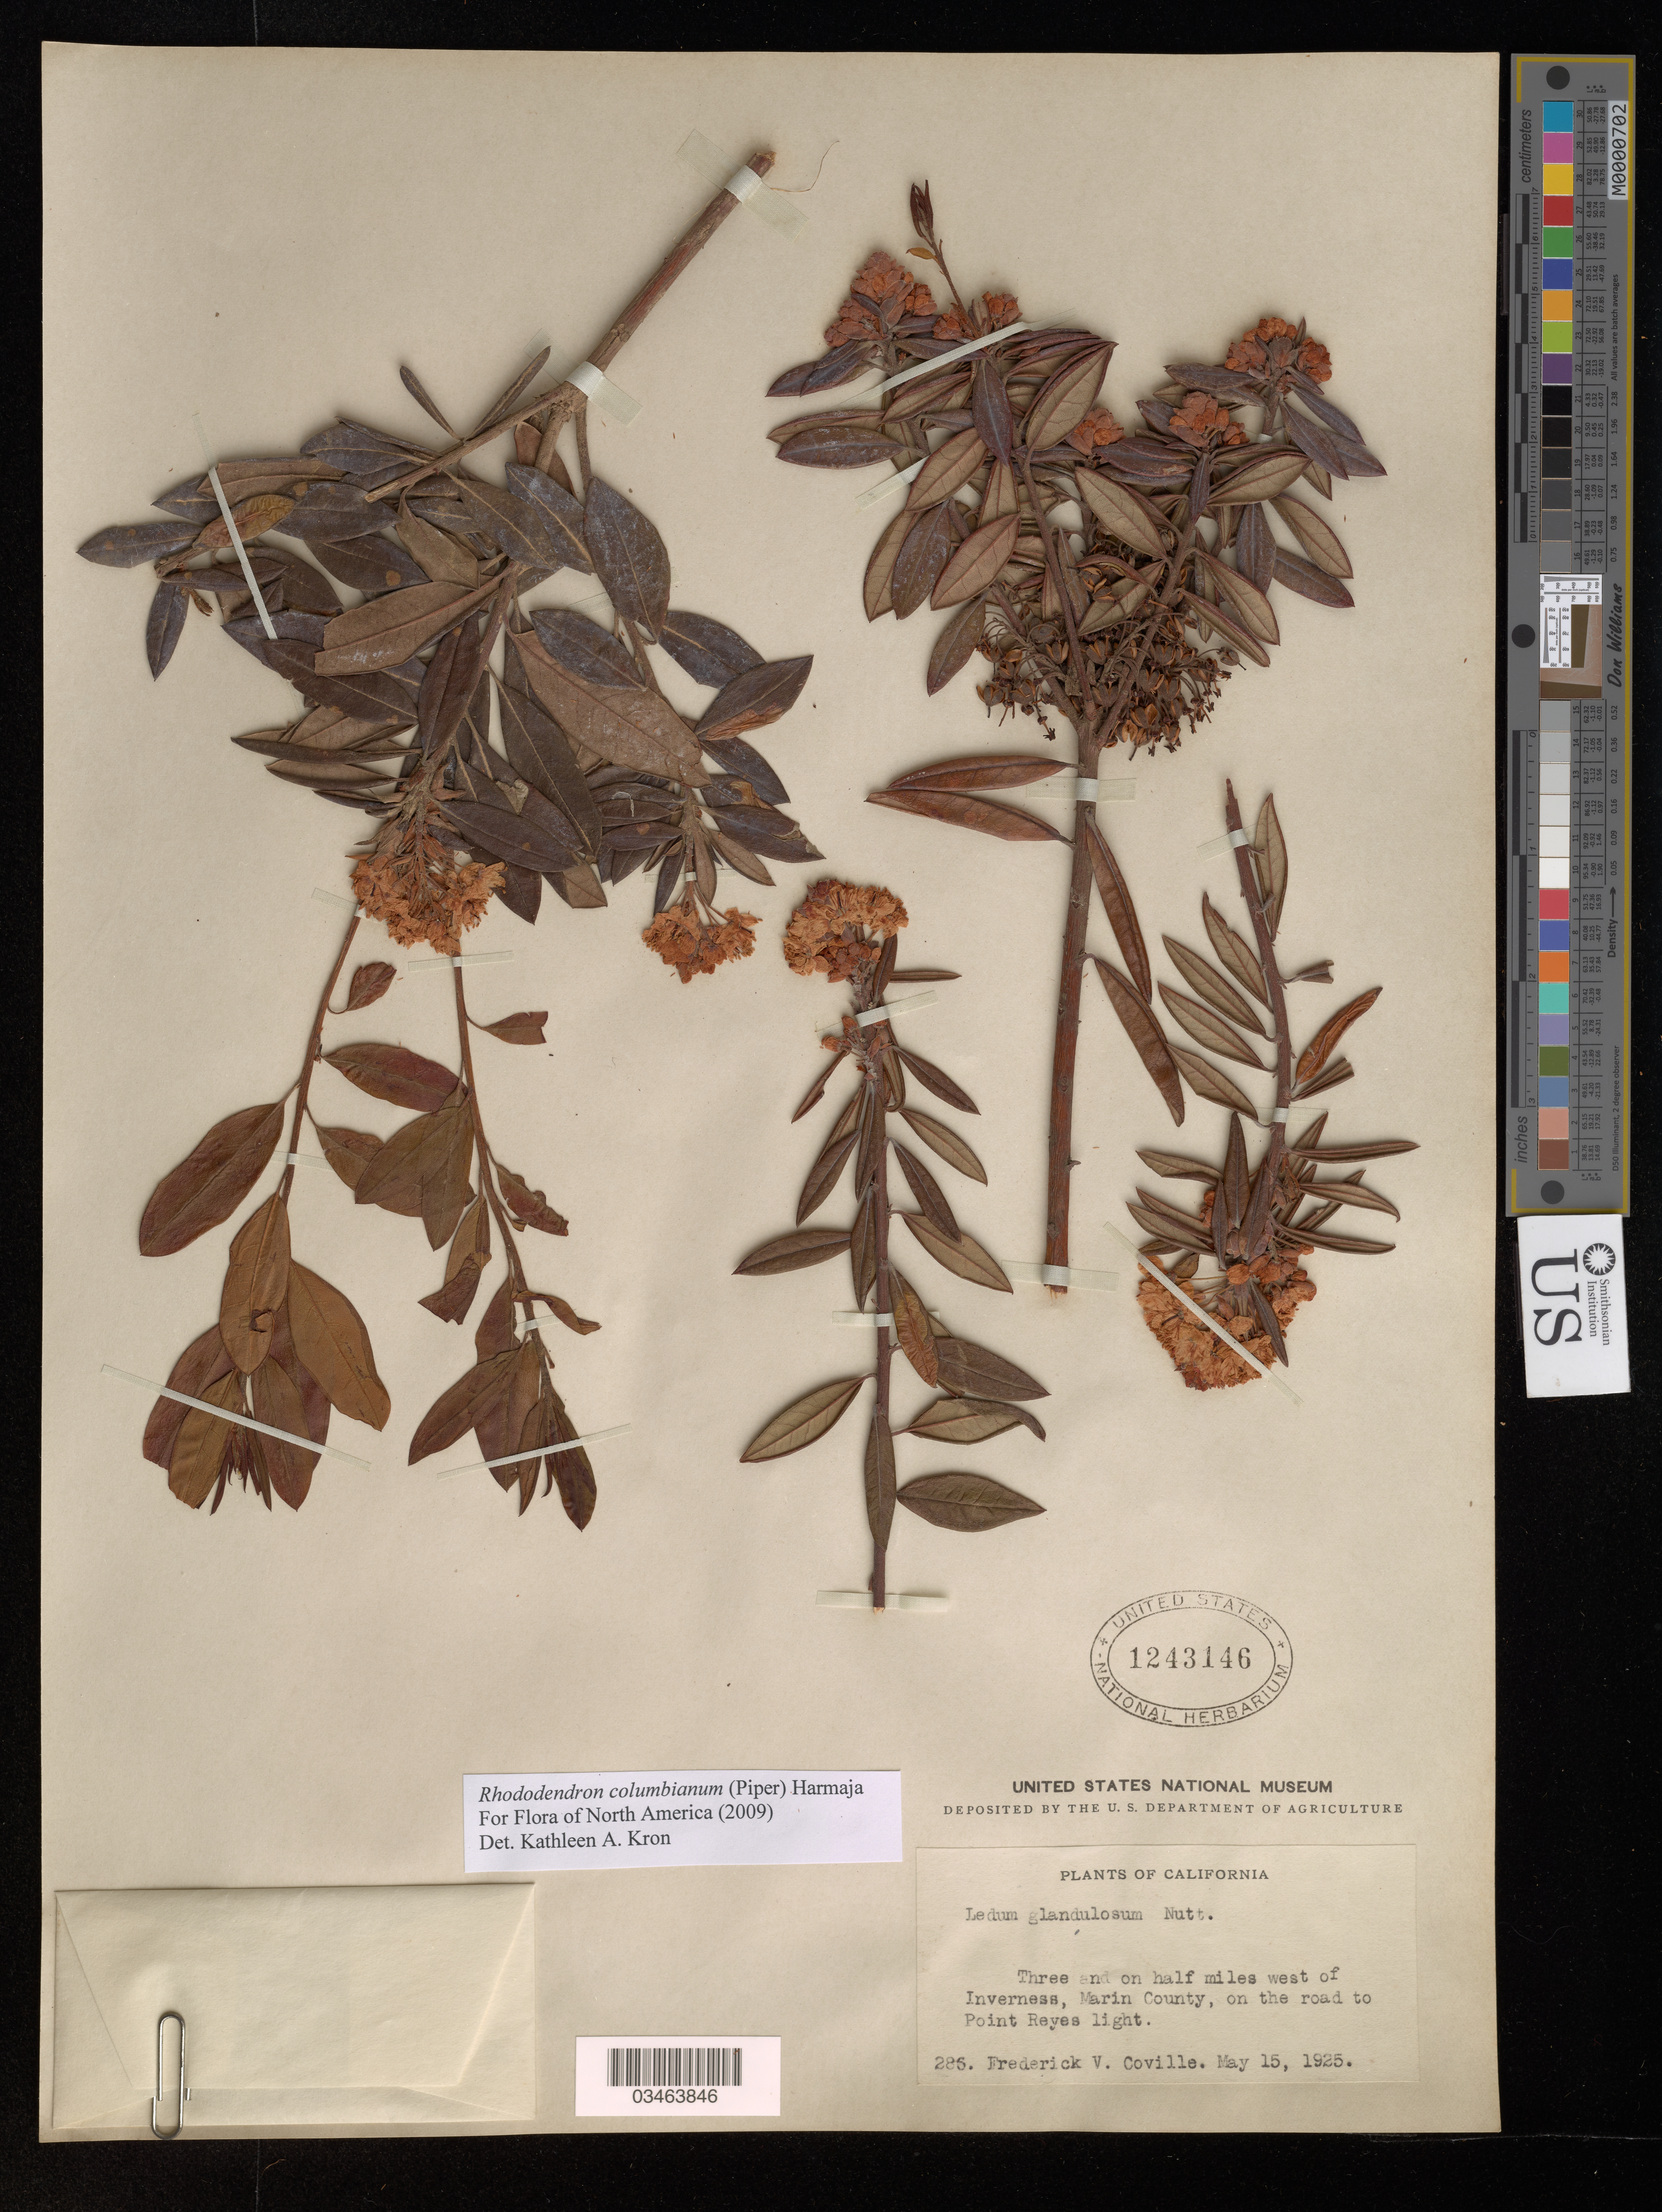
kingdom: Plantae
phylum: Tracheophyta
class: Magnoliopsida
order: Ericales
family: Ericaceae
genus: Rhododendron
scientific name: Rhododendron columbianum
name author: (Piper) Harmaja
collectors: F. V. Coville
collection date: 1925-05-15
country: United States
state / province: California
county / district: Marin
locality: Three and on half miles west of Inverness, Marin County, on the road to Point Reyes light.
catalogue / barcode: US 1243146